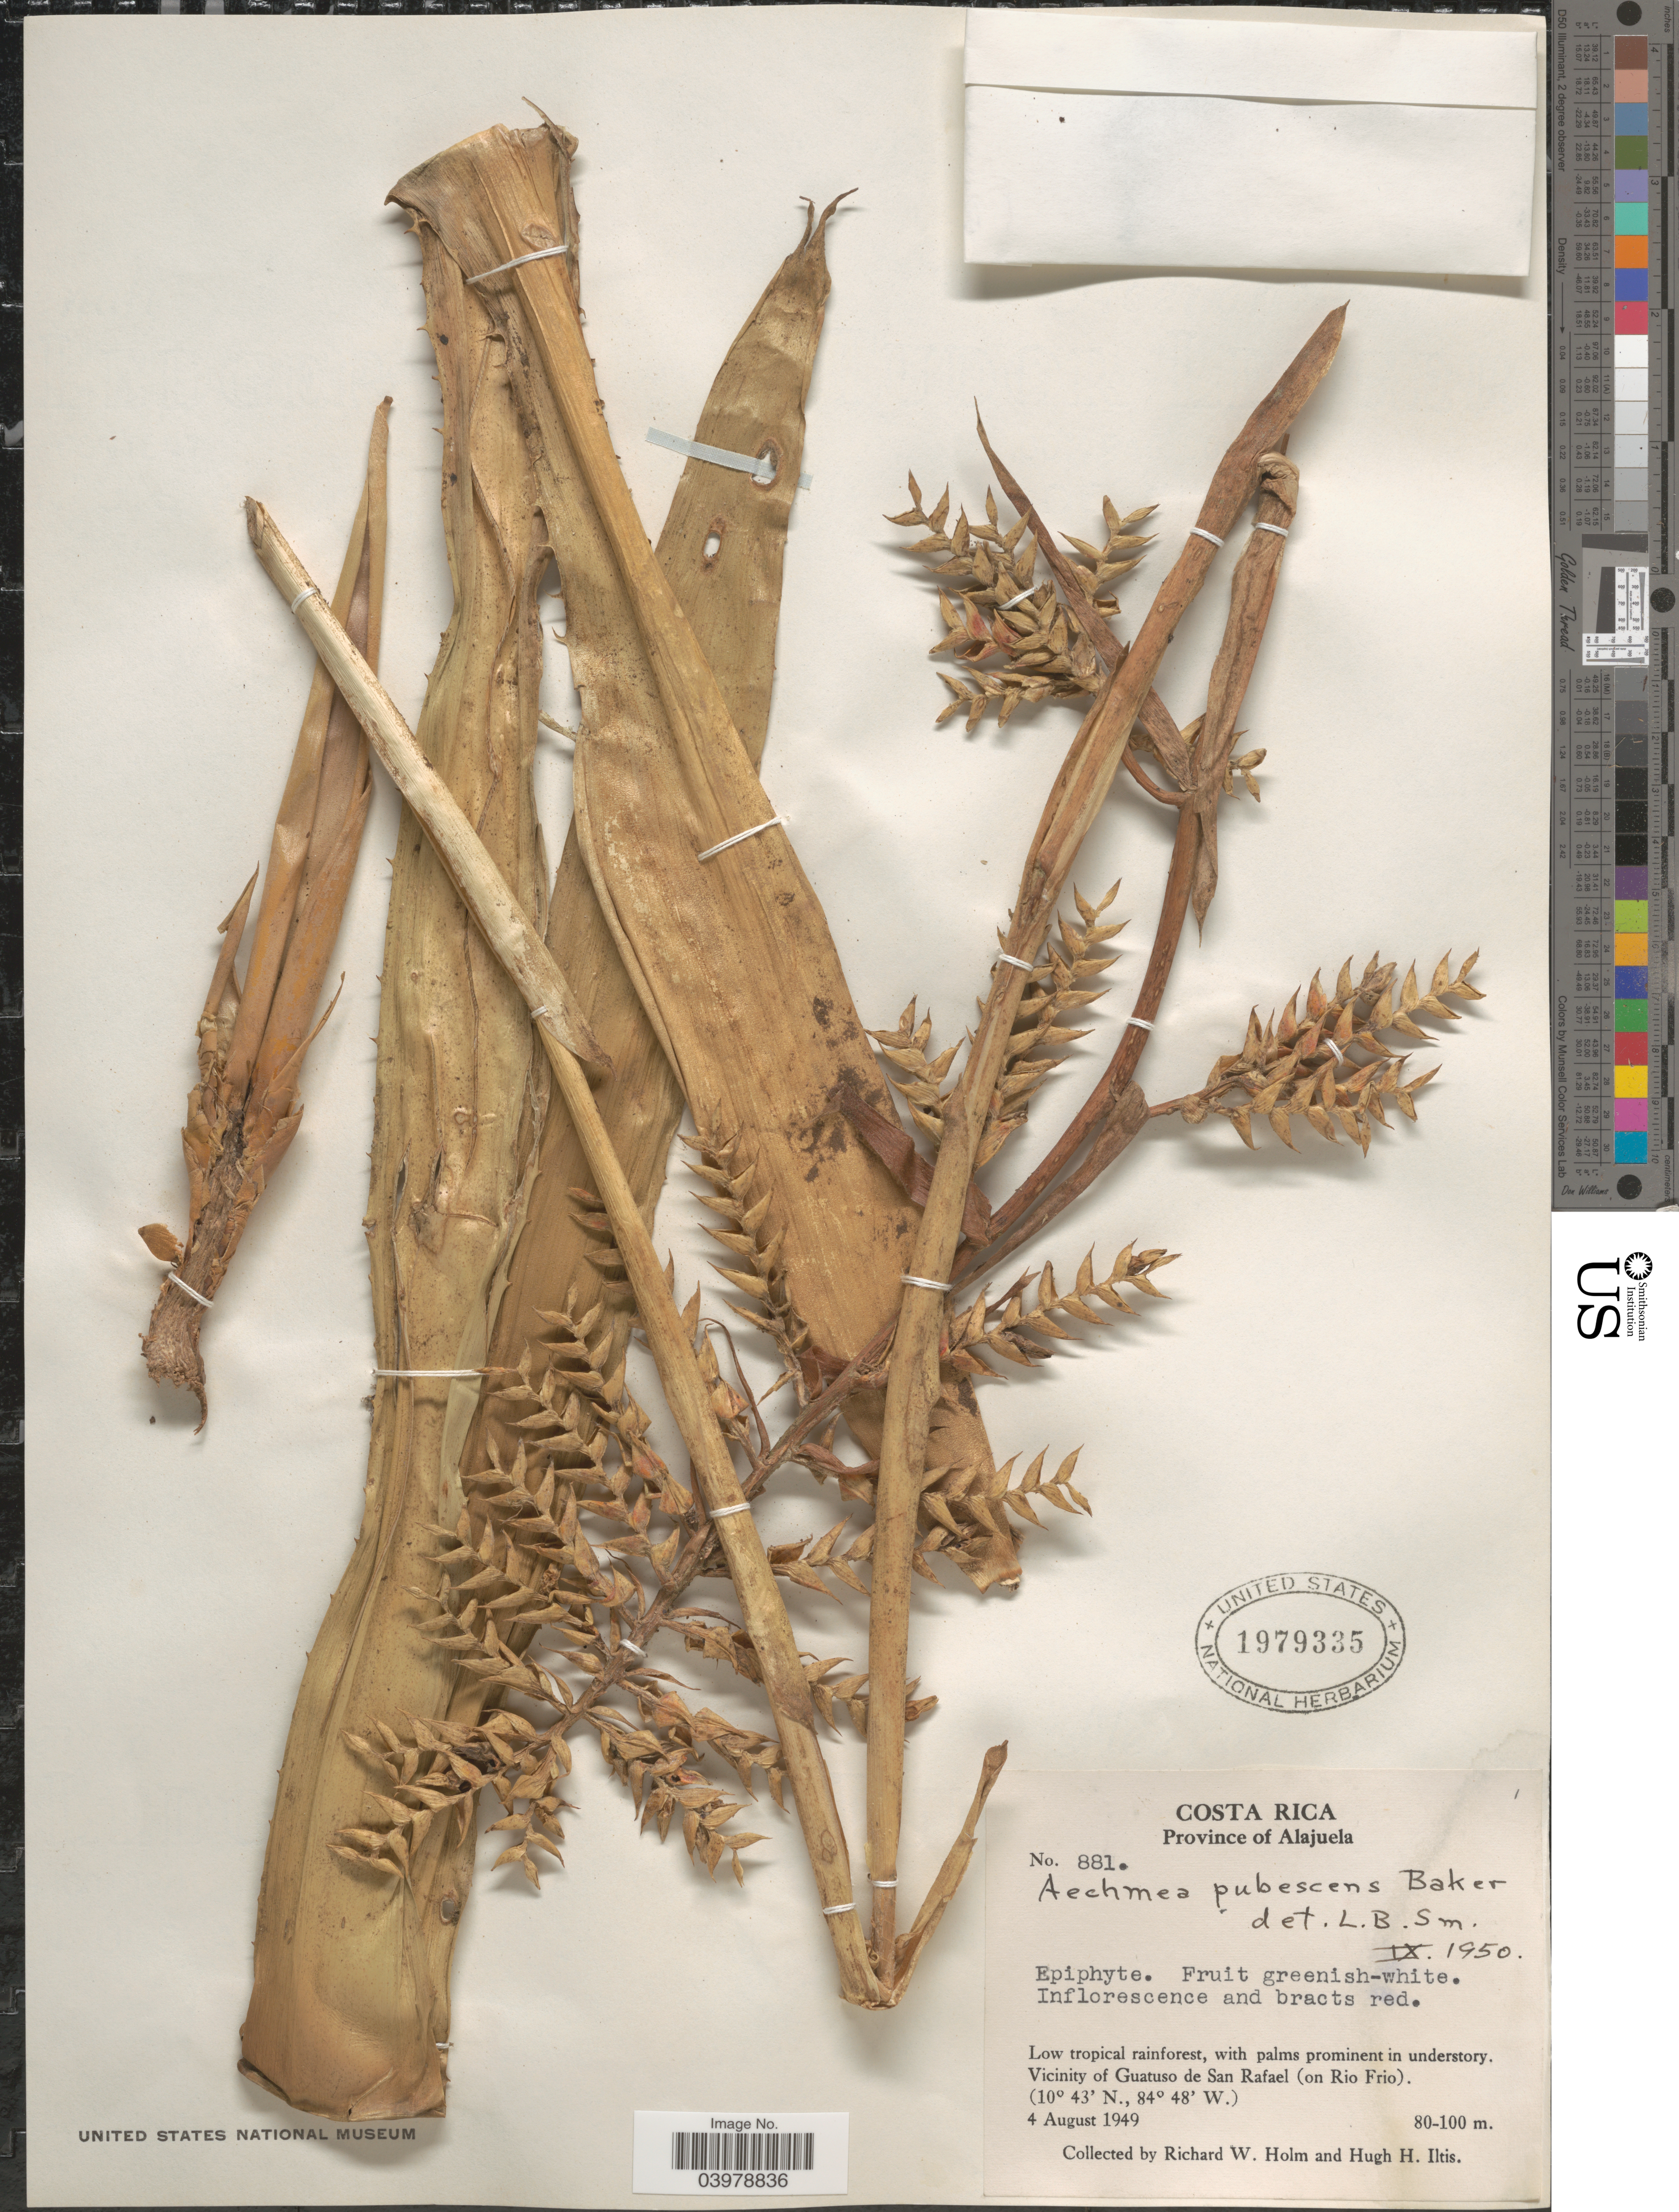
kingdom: Plantae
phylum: Tracheophyta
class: Liliopsida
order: Poales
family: Bromeliaceae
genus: Aechmea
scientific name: Aechmea pubescens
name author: Baker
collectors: R. W. Holm & H. H. Iltis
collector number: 881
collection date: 1949-08-04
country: Costa Rica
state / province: Alajuela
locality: Vicinity of Guatuso de San Rafael (on Rio Frio).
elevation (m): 80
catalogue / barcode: US 1979335